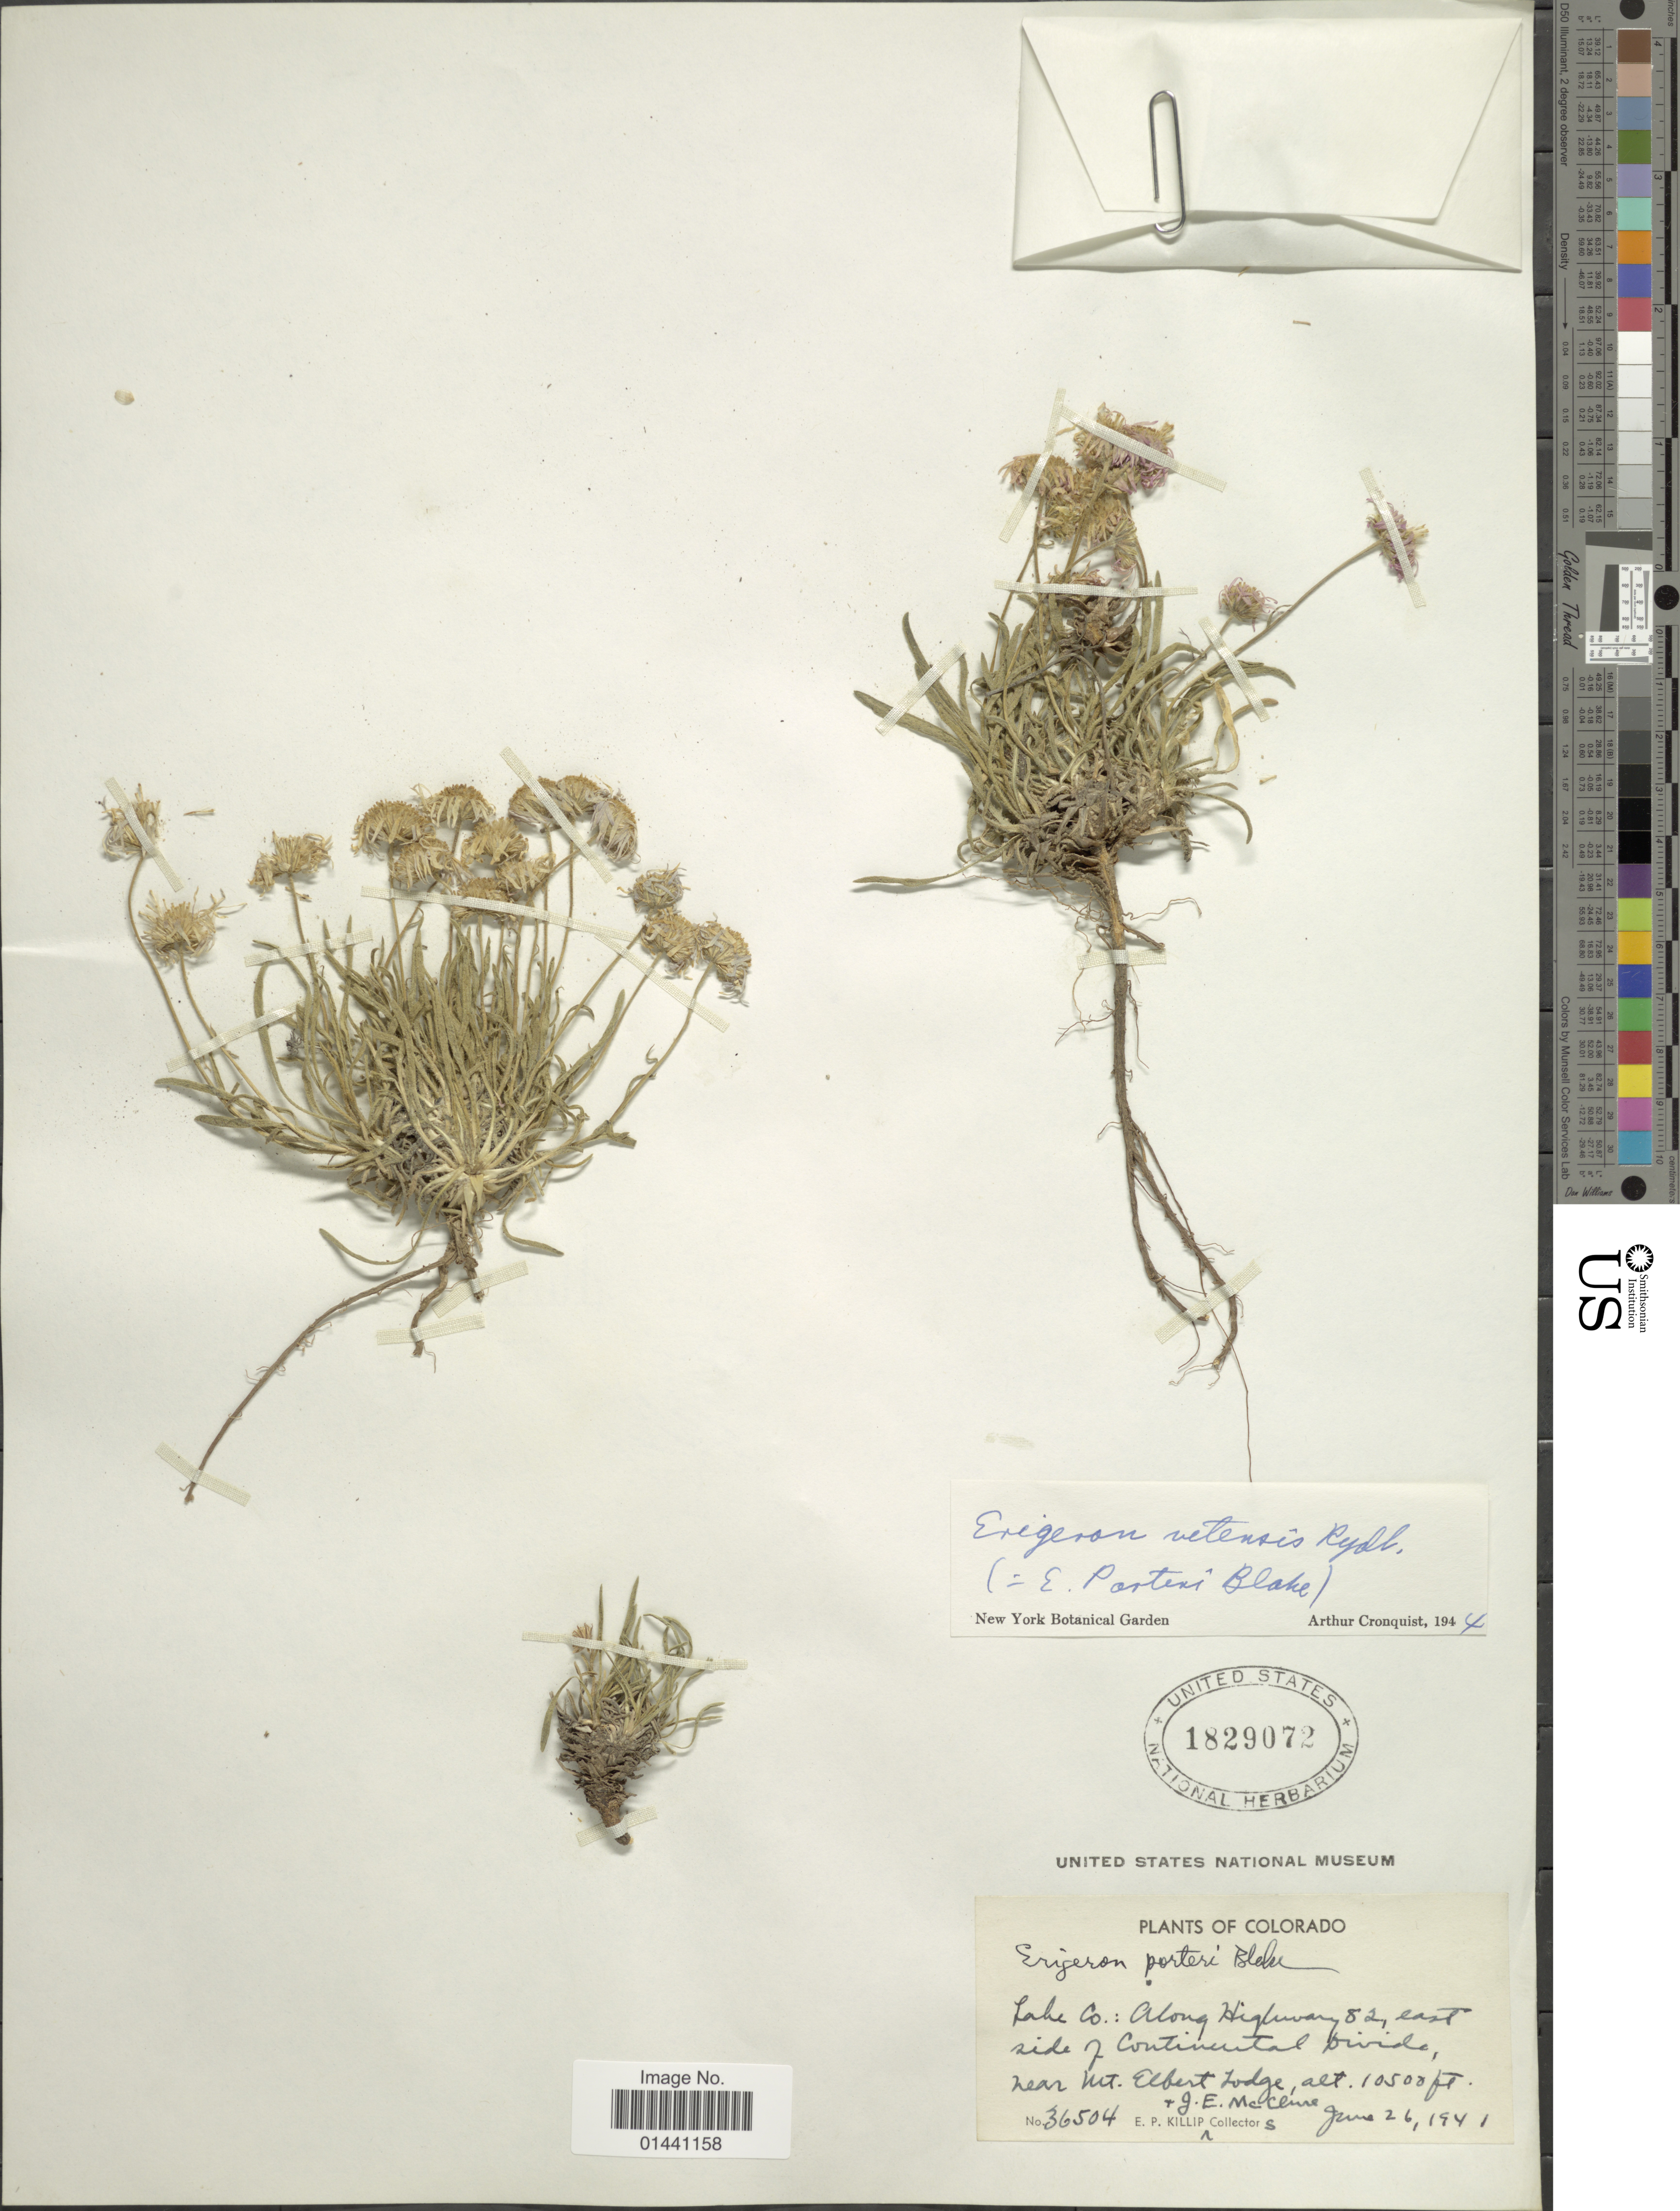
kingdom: Plantae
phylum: Tracheophyta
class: Magnoliopsida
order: Asterales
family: Asteraceae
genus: Erigeron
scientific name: Erigeron vetensis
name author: Rydb.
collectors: E. P. Killip & J. McClure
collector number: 36504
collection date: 1941-06-26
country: United States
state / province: Colorado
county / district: Lake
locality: Highway 82, east side of Continental Divide, near Mt. Elbert Lodge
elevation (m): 3200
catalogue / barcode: US 1829072